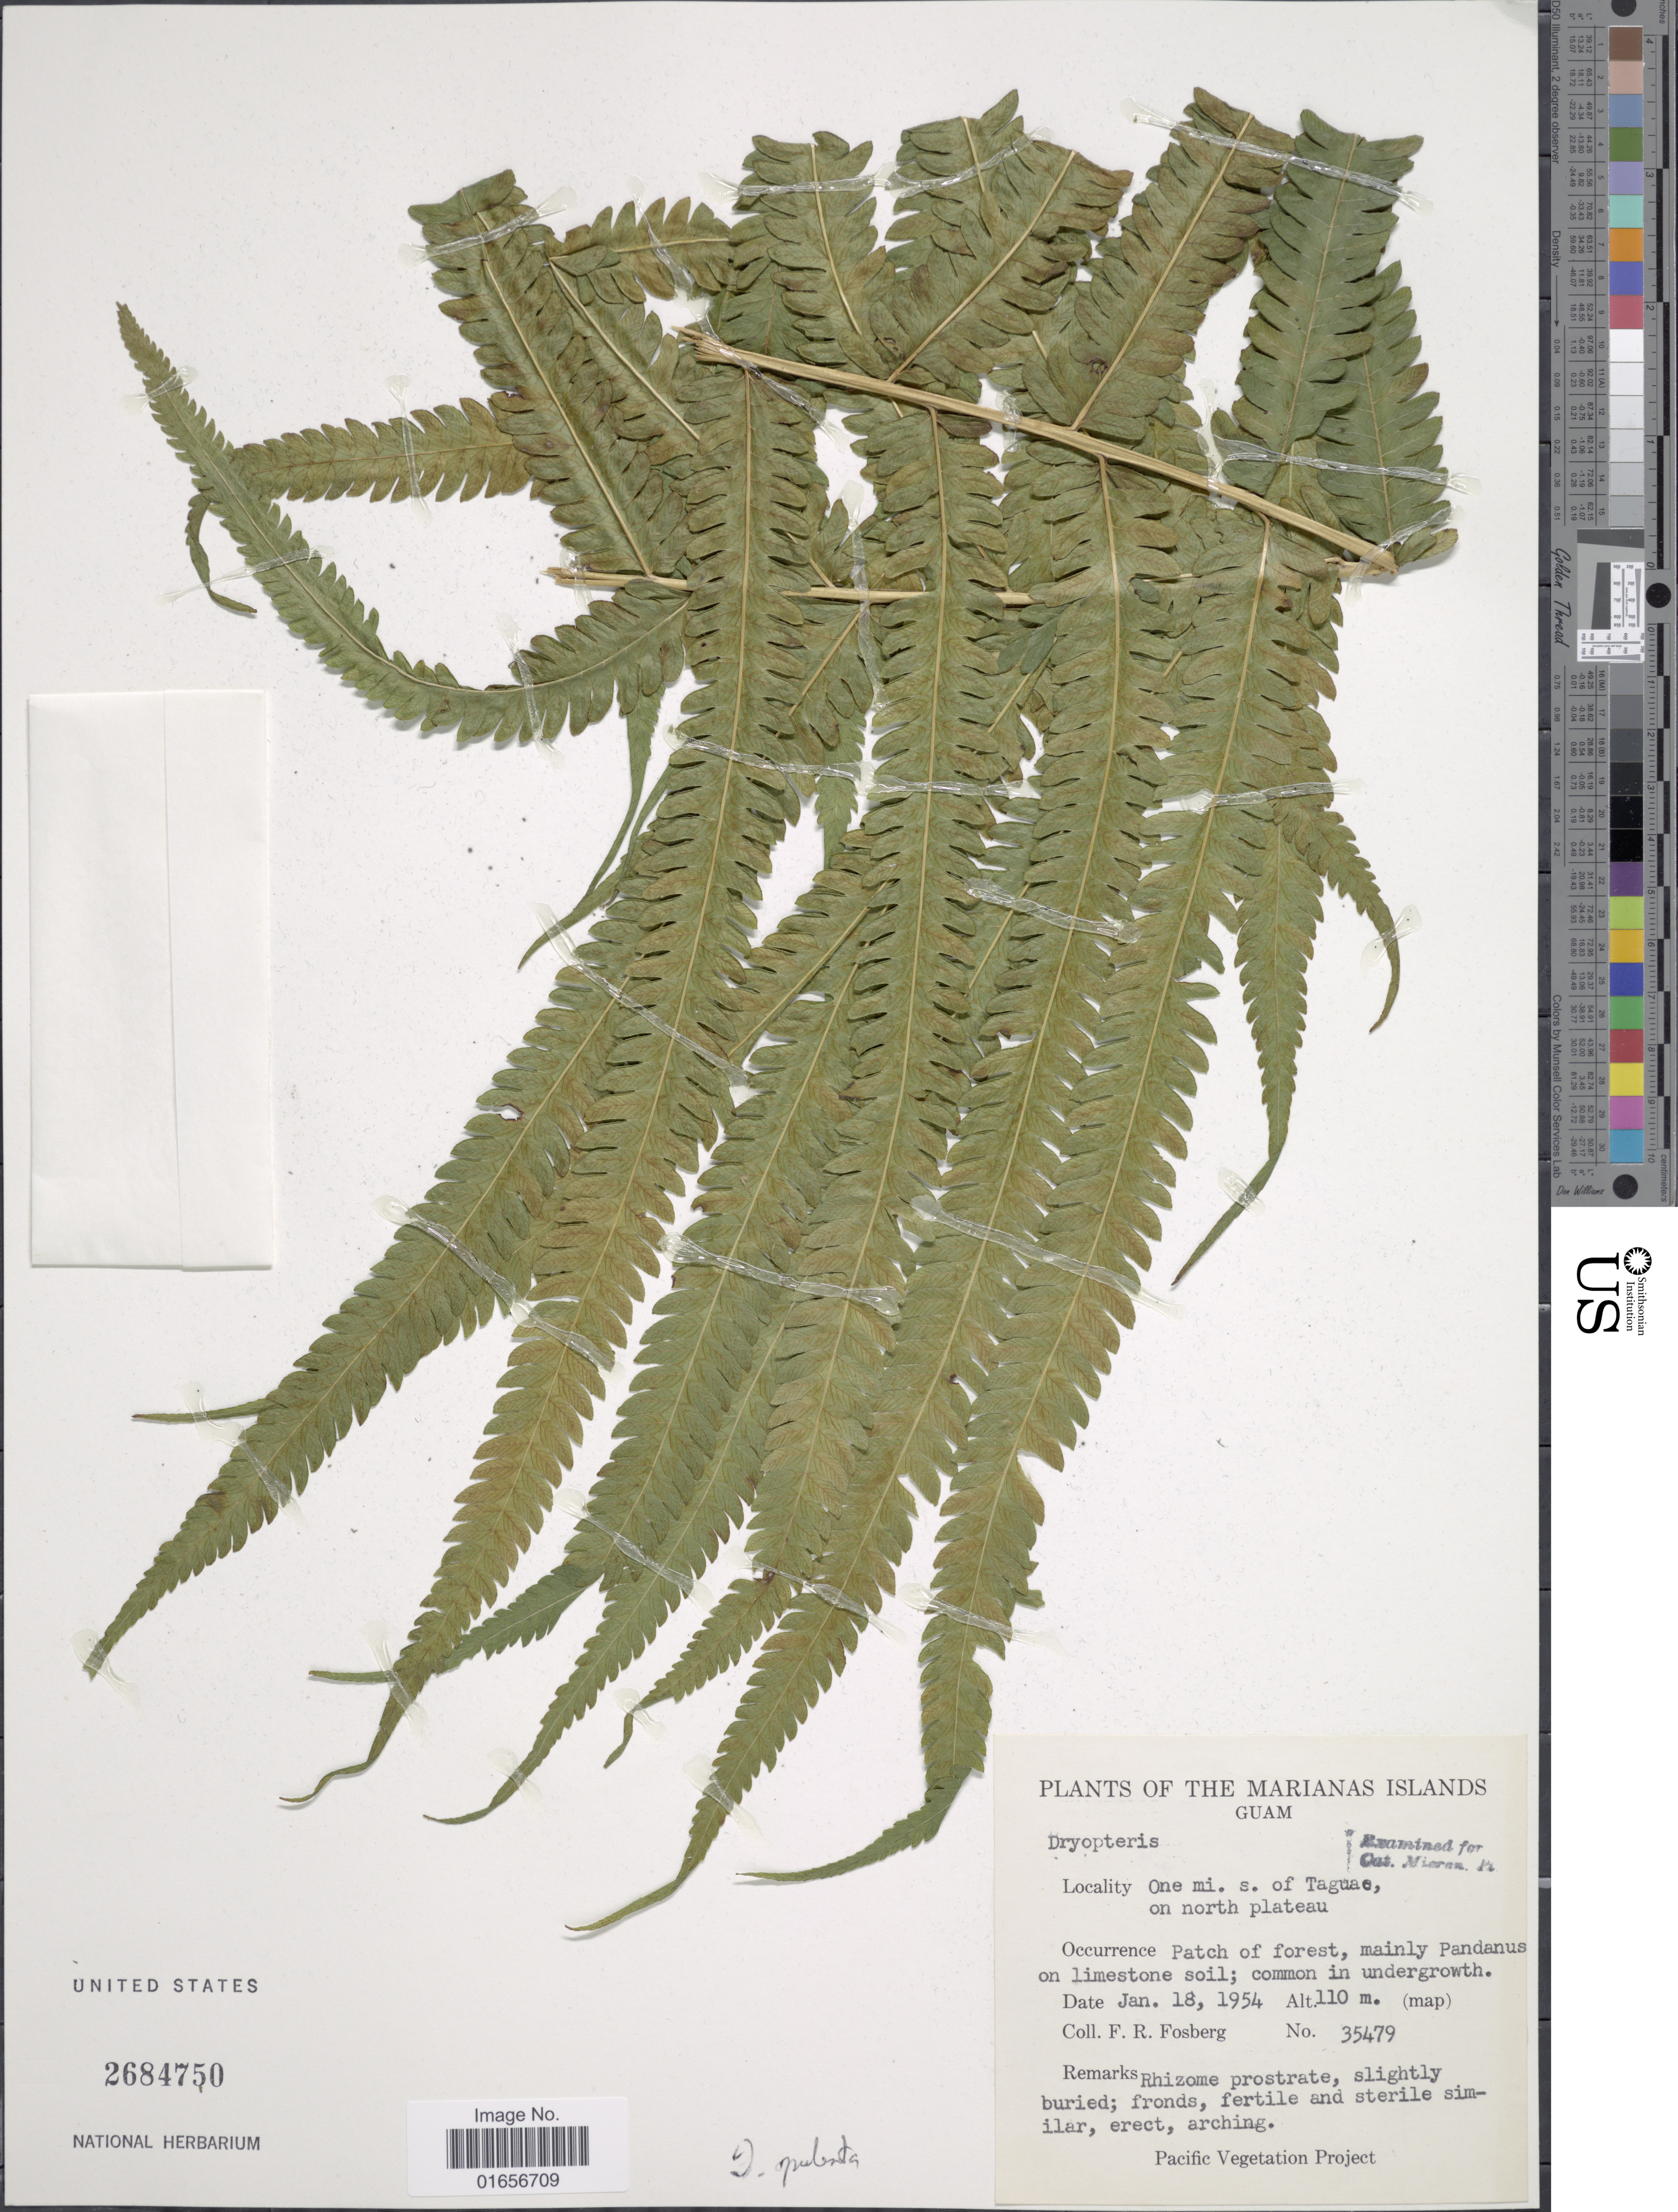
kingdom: Plantae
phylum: Tracheophyta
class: Polypodiopsida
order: Polypodiales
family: Thelypteridaceae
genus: Amphineuron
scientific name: Amphineuron opulentum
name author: (Kaulf.) Holttum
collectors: F. R. Fosberg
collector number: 35479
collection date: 1954-01-18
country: Northern Mariana Islands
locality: The Marianas Islands, Guam, One mi. S. of Taguae, on north plateau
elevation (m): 110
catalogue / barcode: US 2684750